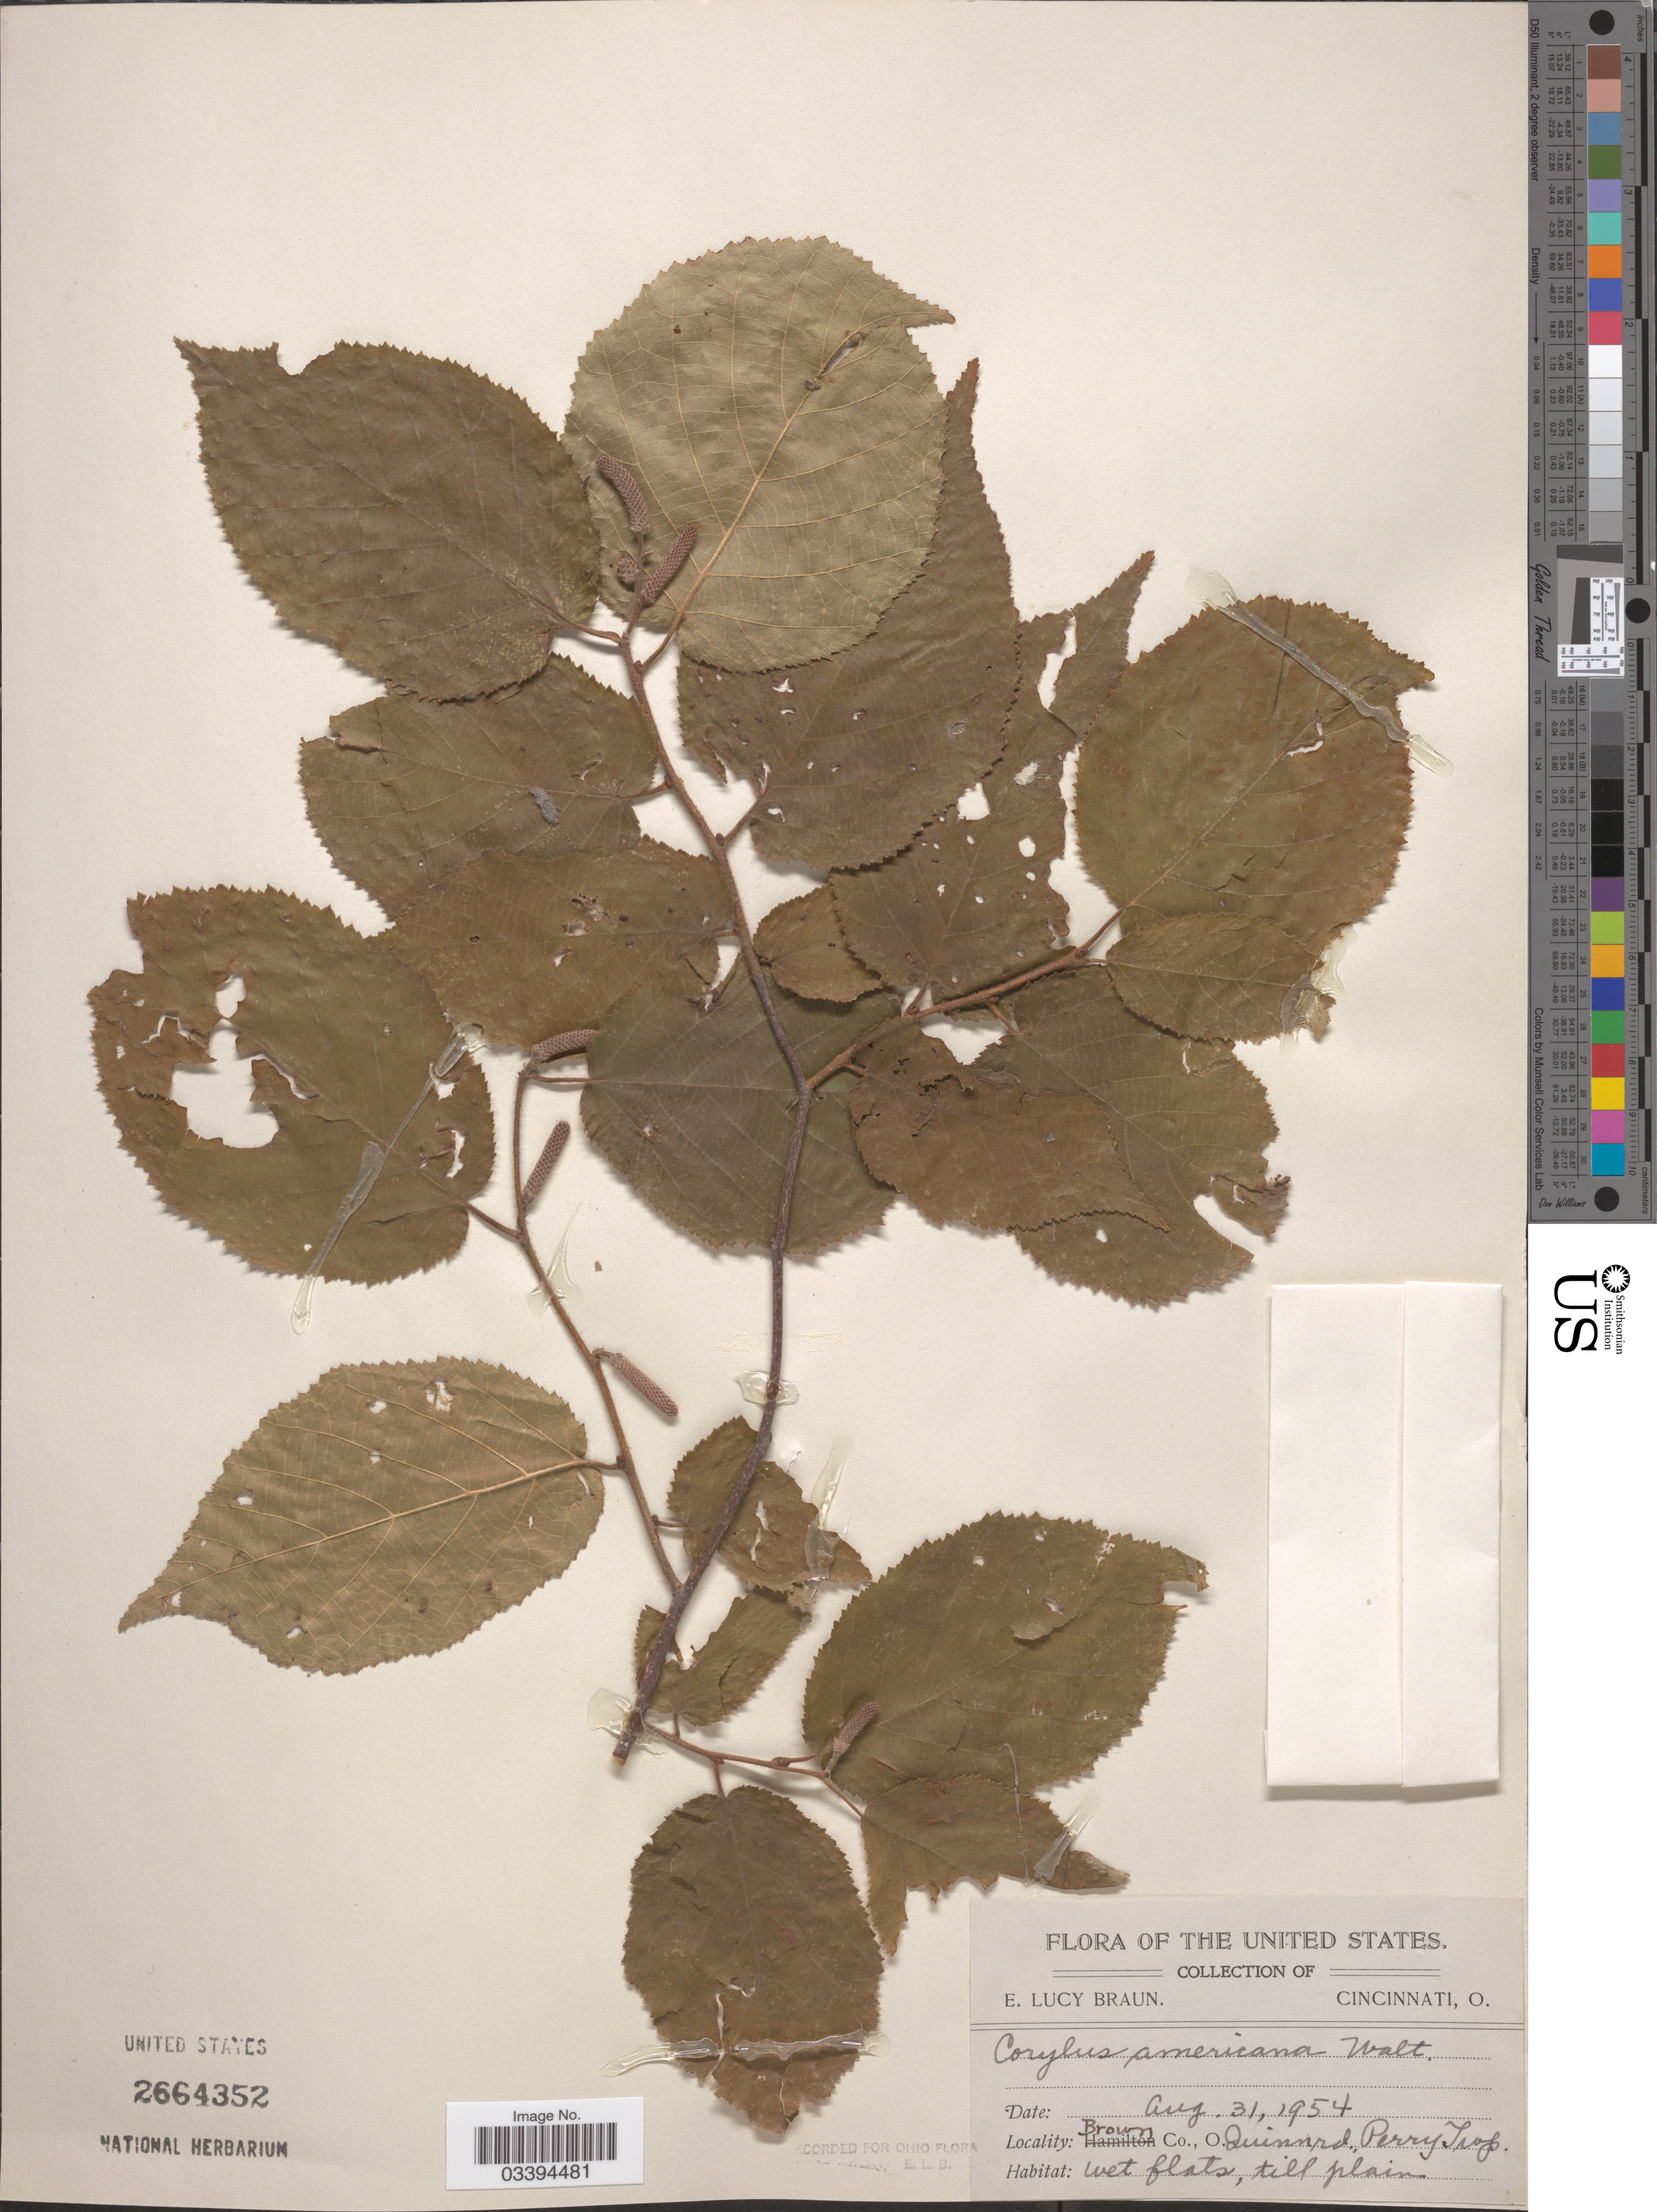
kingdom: Plantae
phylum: Tracheophyta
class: Magnoliopsida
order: Fagales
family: Betulaceae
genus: Corylus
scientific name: Corylus americana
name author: Walter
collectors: E. L. Braun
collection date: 1954-08-31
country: United States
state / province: Ohio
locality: Brown Co., Quinn rd., Perry Trop.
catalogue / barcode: US 2664352